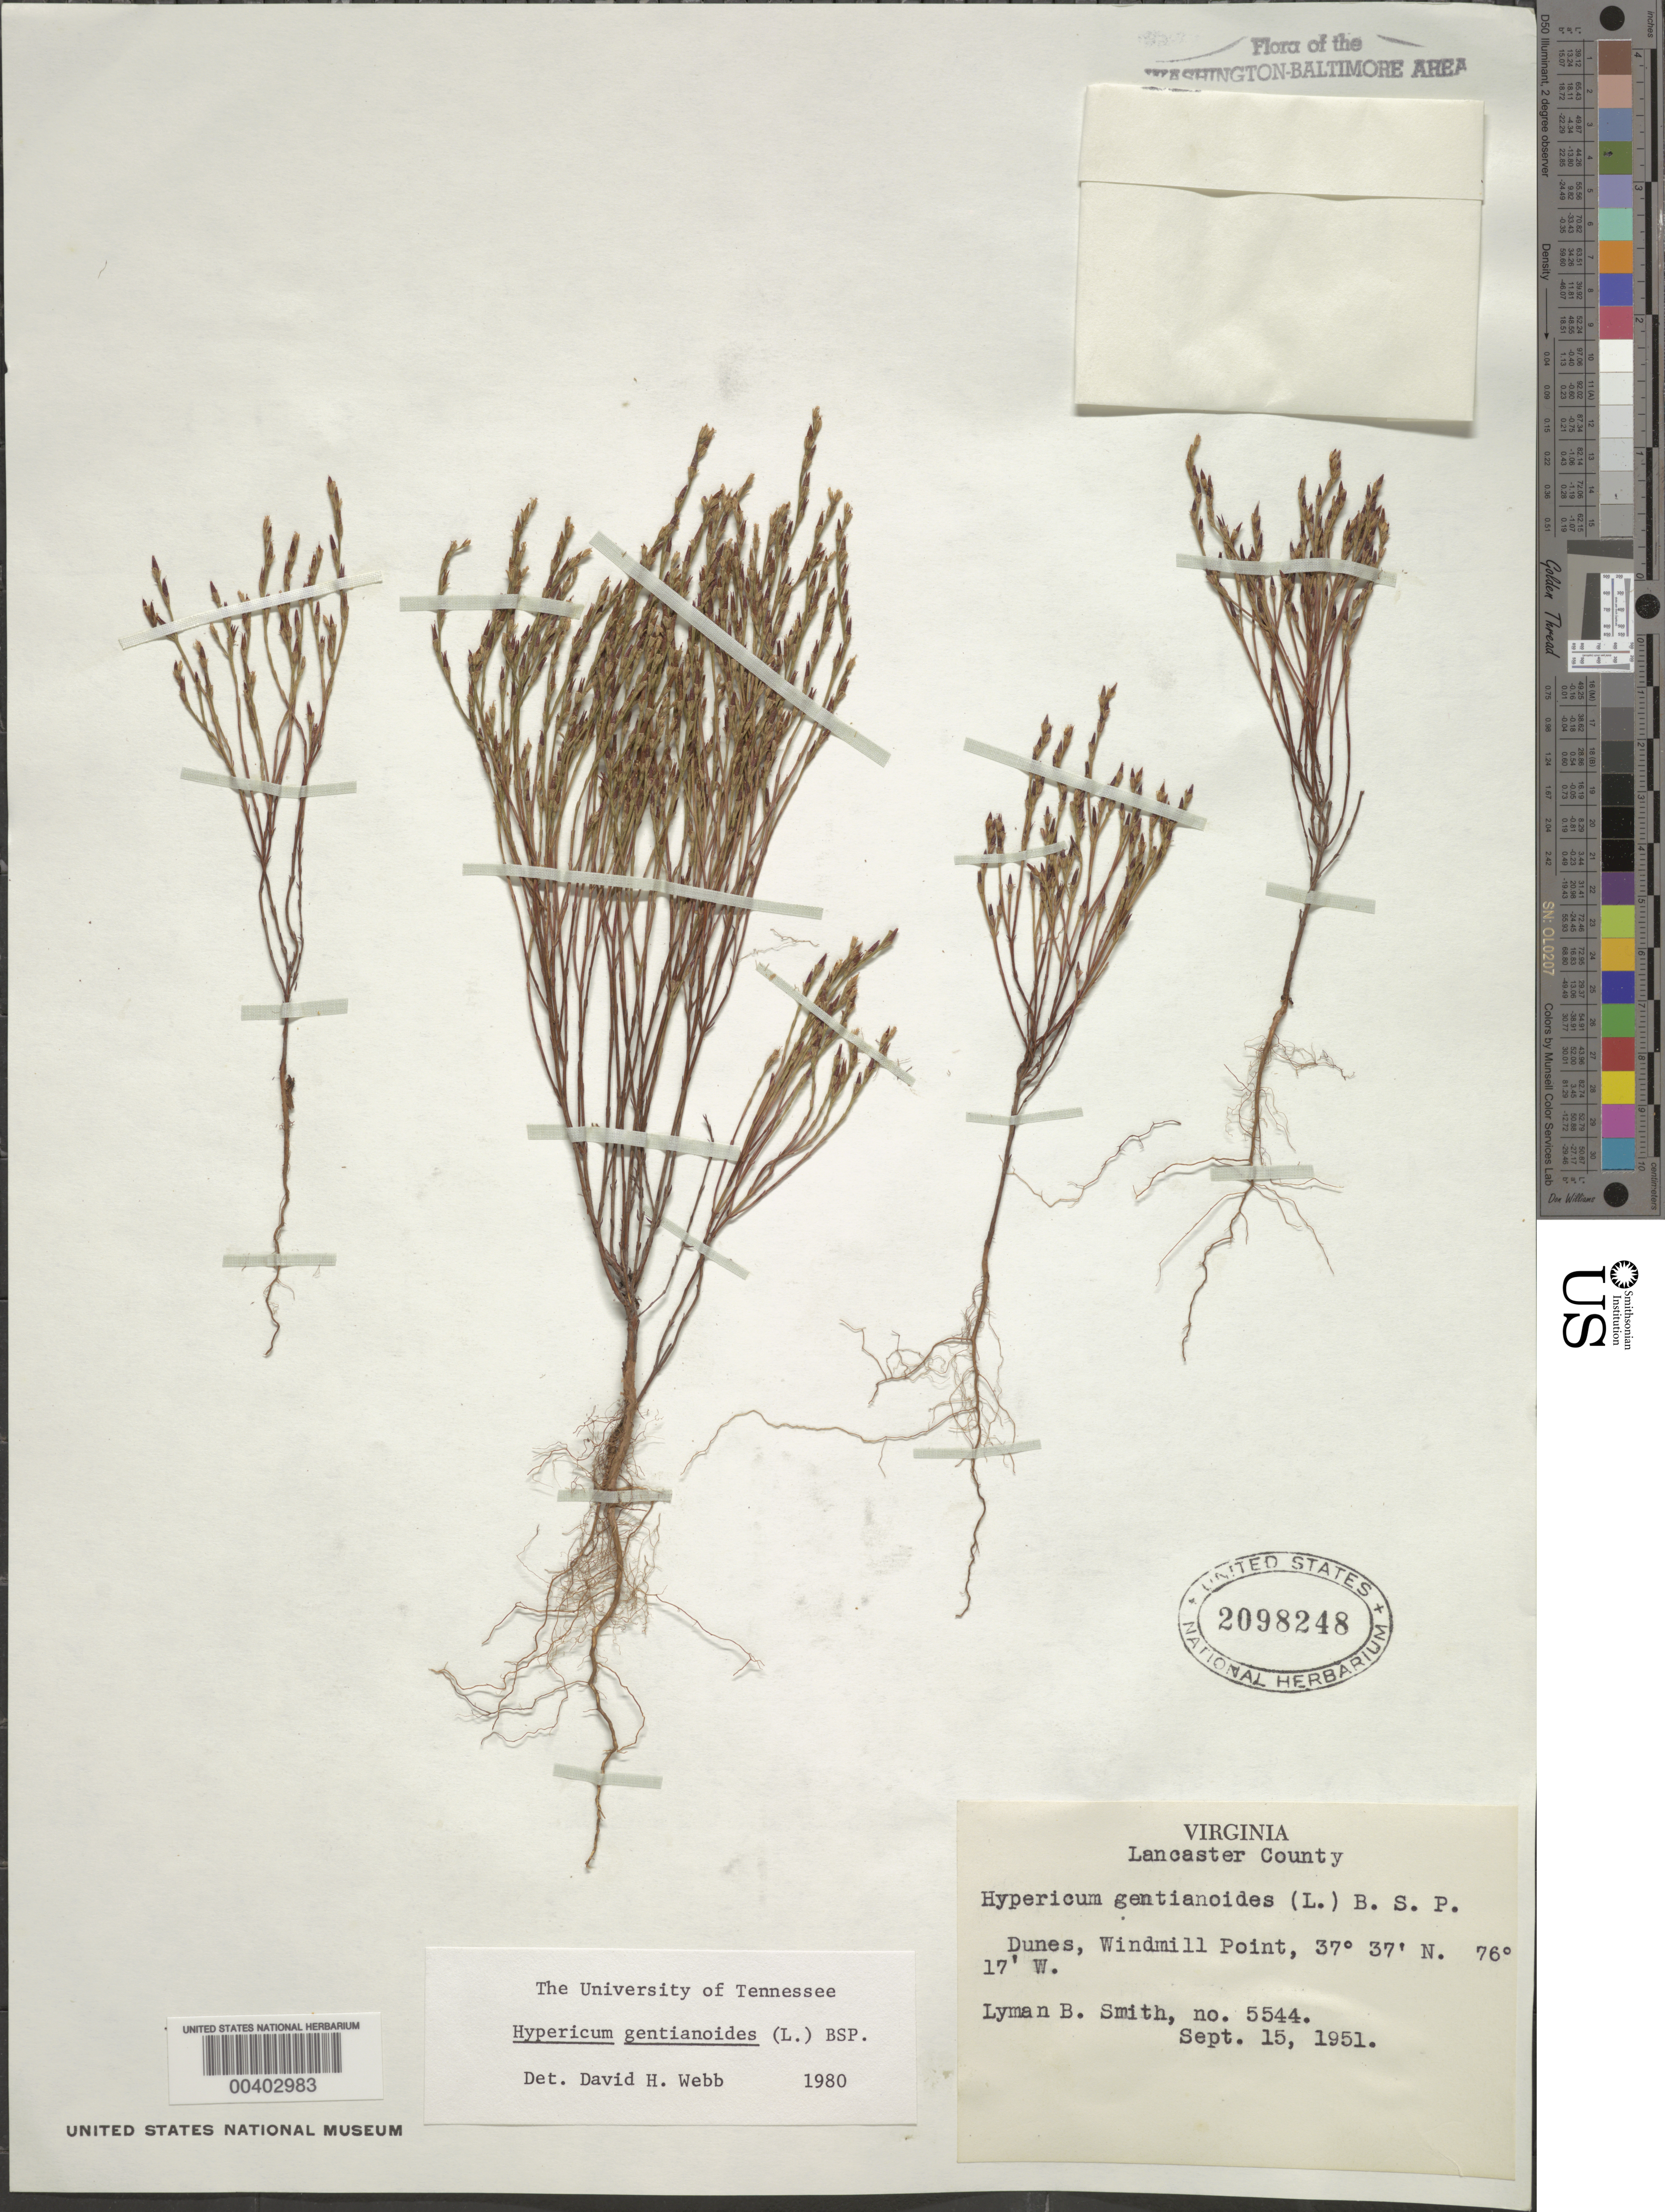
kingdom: Plantae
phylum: Tracheophyta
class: Magnoliopsida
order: Malpighiales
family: Hypericaceae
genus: Hypericum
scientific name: Hypericum gentianoides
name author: (L.) Britton, Stearns & Poggenb.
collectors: L. Smith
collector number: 5544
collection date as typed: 15 Sep 1951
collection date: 1951-09-15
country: United States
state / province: Virginia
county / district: Lancaster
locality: Windmill Point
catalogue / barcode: US 2098248